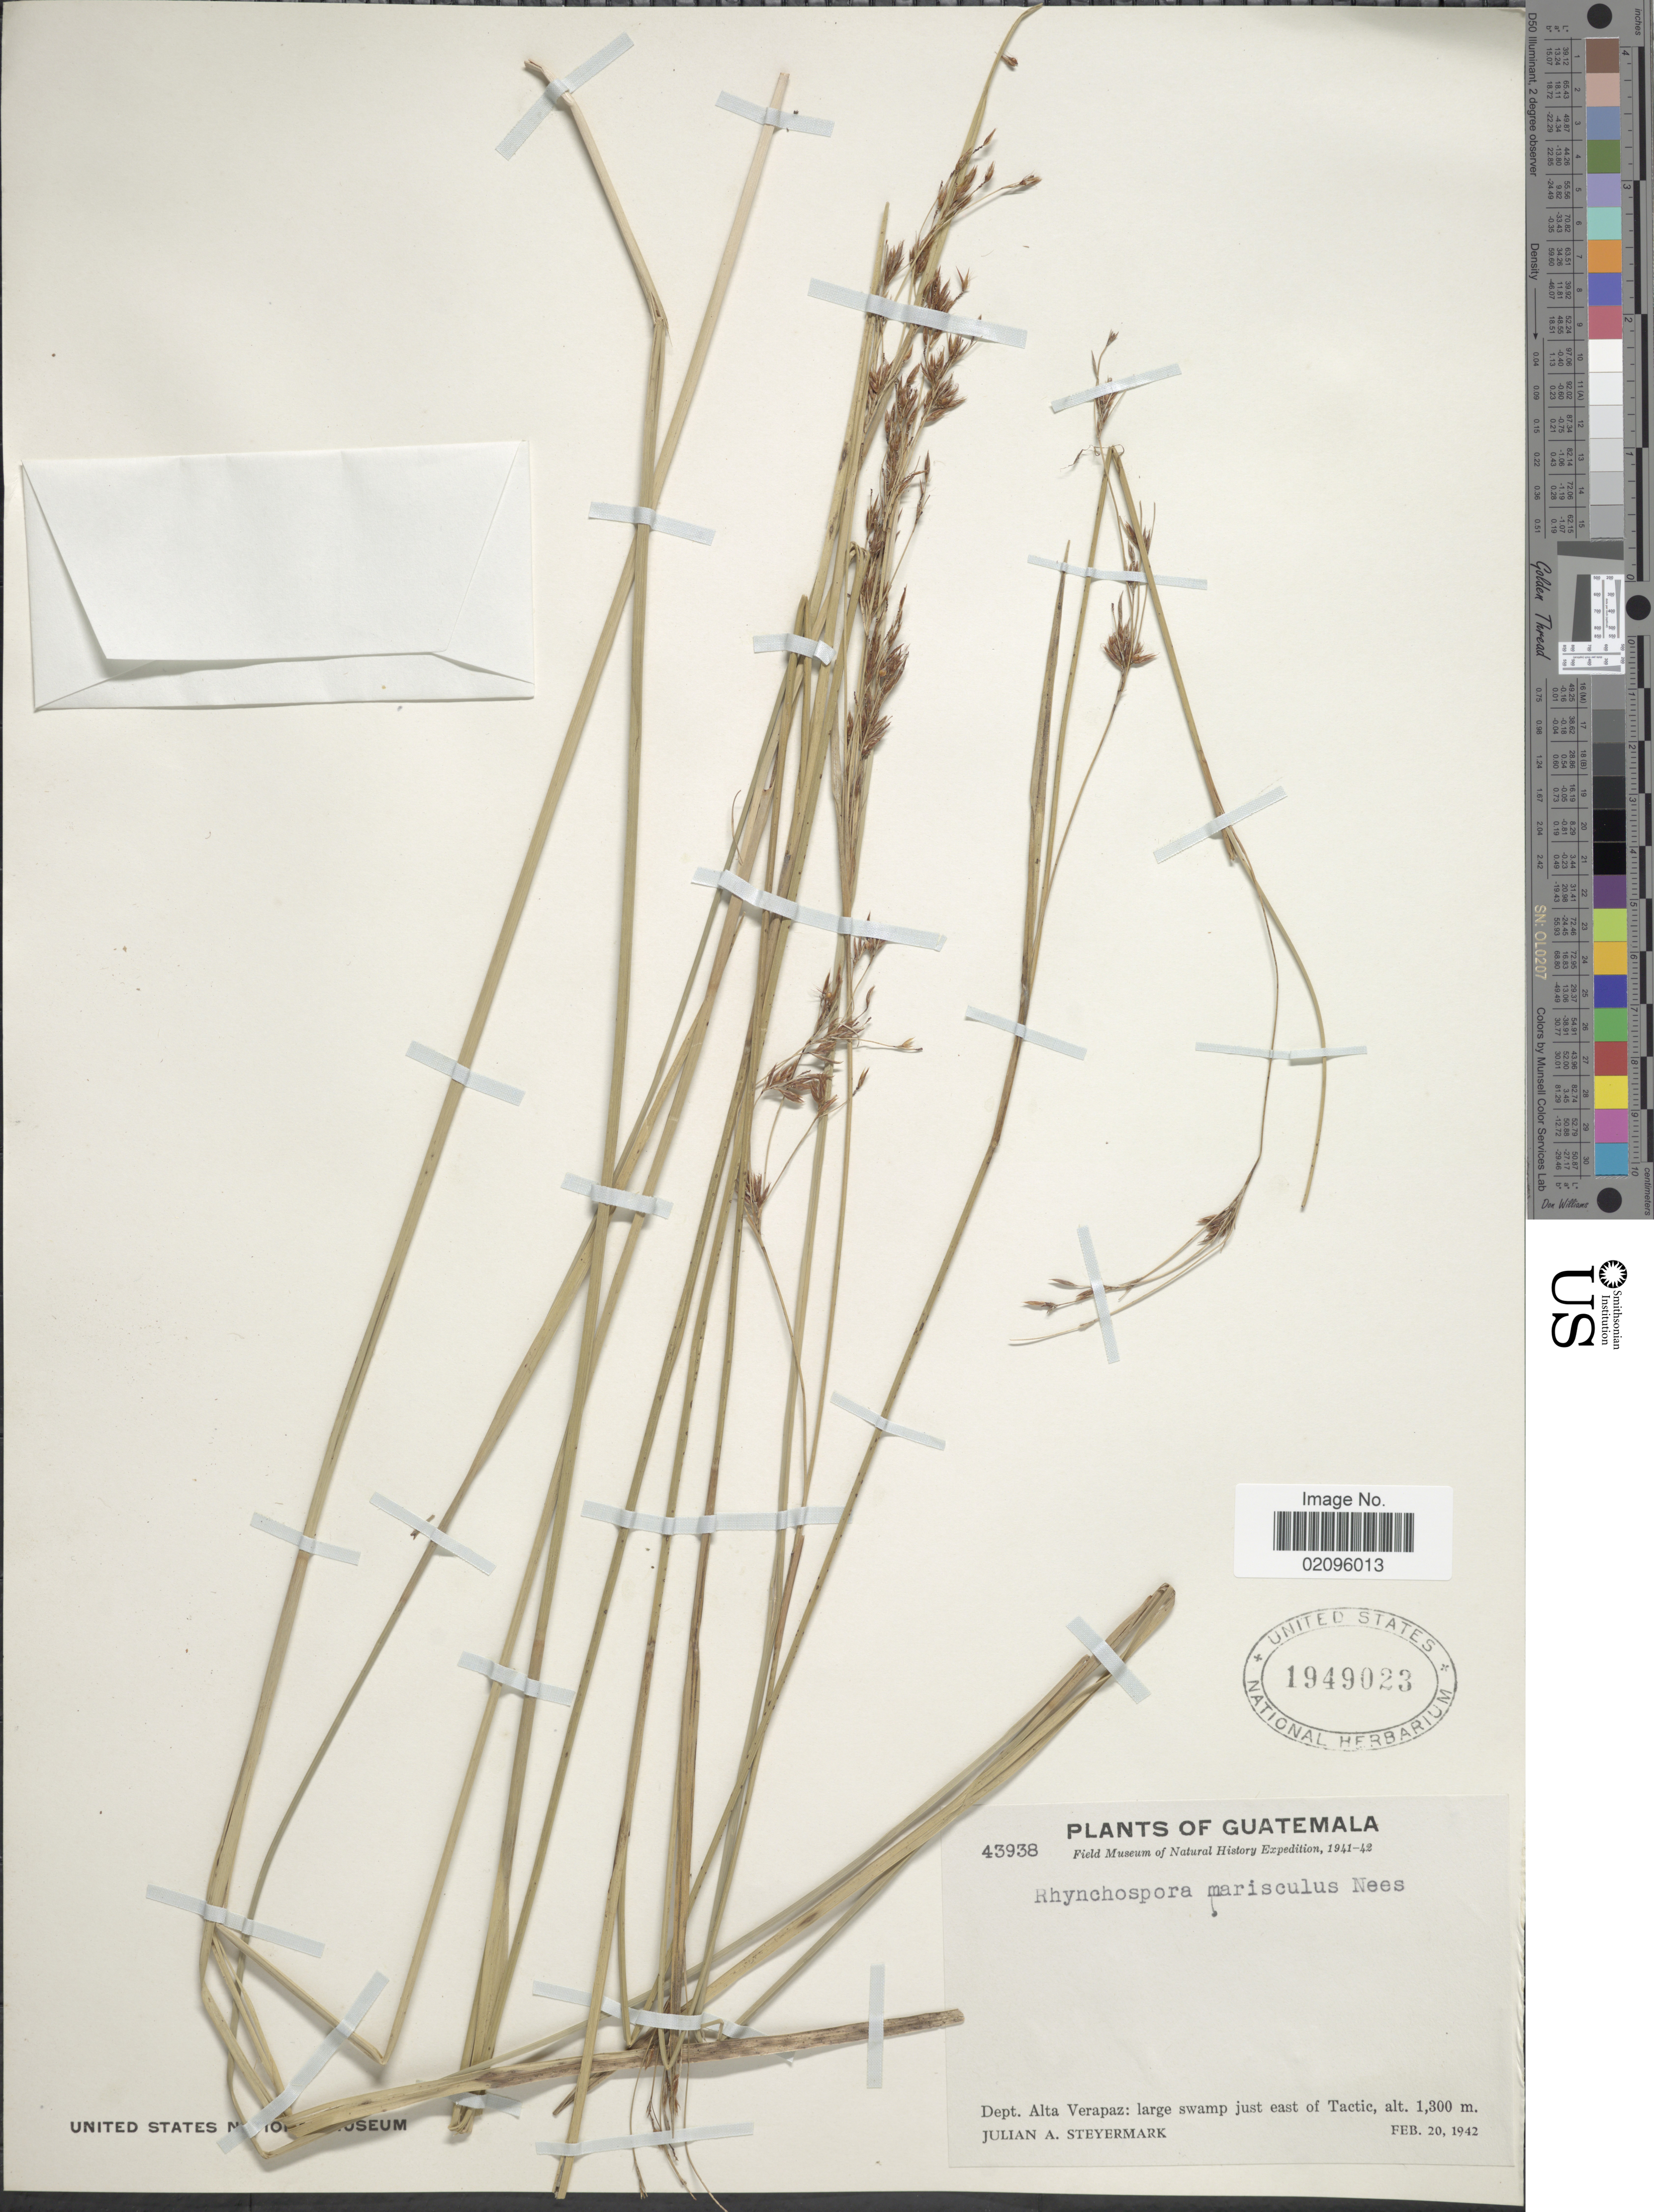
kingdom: Plantae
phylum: Tracheophyta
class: Liliopsida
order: Poales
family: Cyperaceae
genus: Rhynchospora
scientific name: Rhynchospora marisculus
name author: Lindl. & Nees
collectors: J. Steyermark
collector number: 43938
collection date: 1942-02-20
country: Guatemala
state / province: Alta Verapaz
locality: Large swamp just east of Tactic.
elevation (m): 1300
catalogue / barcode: US 1949023